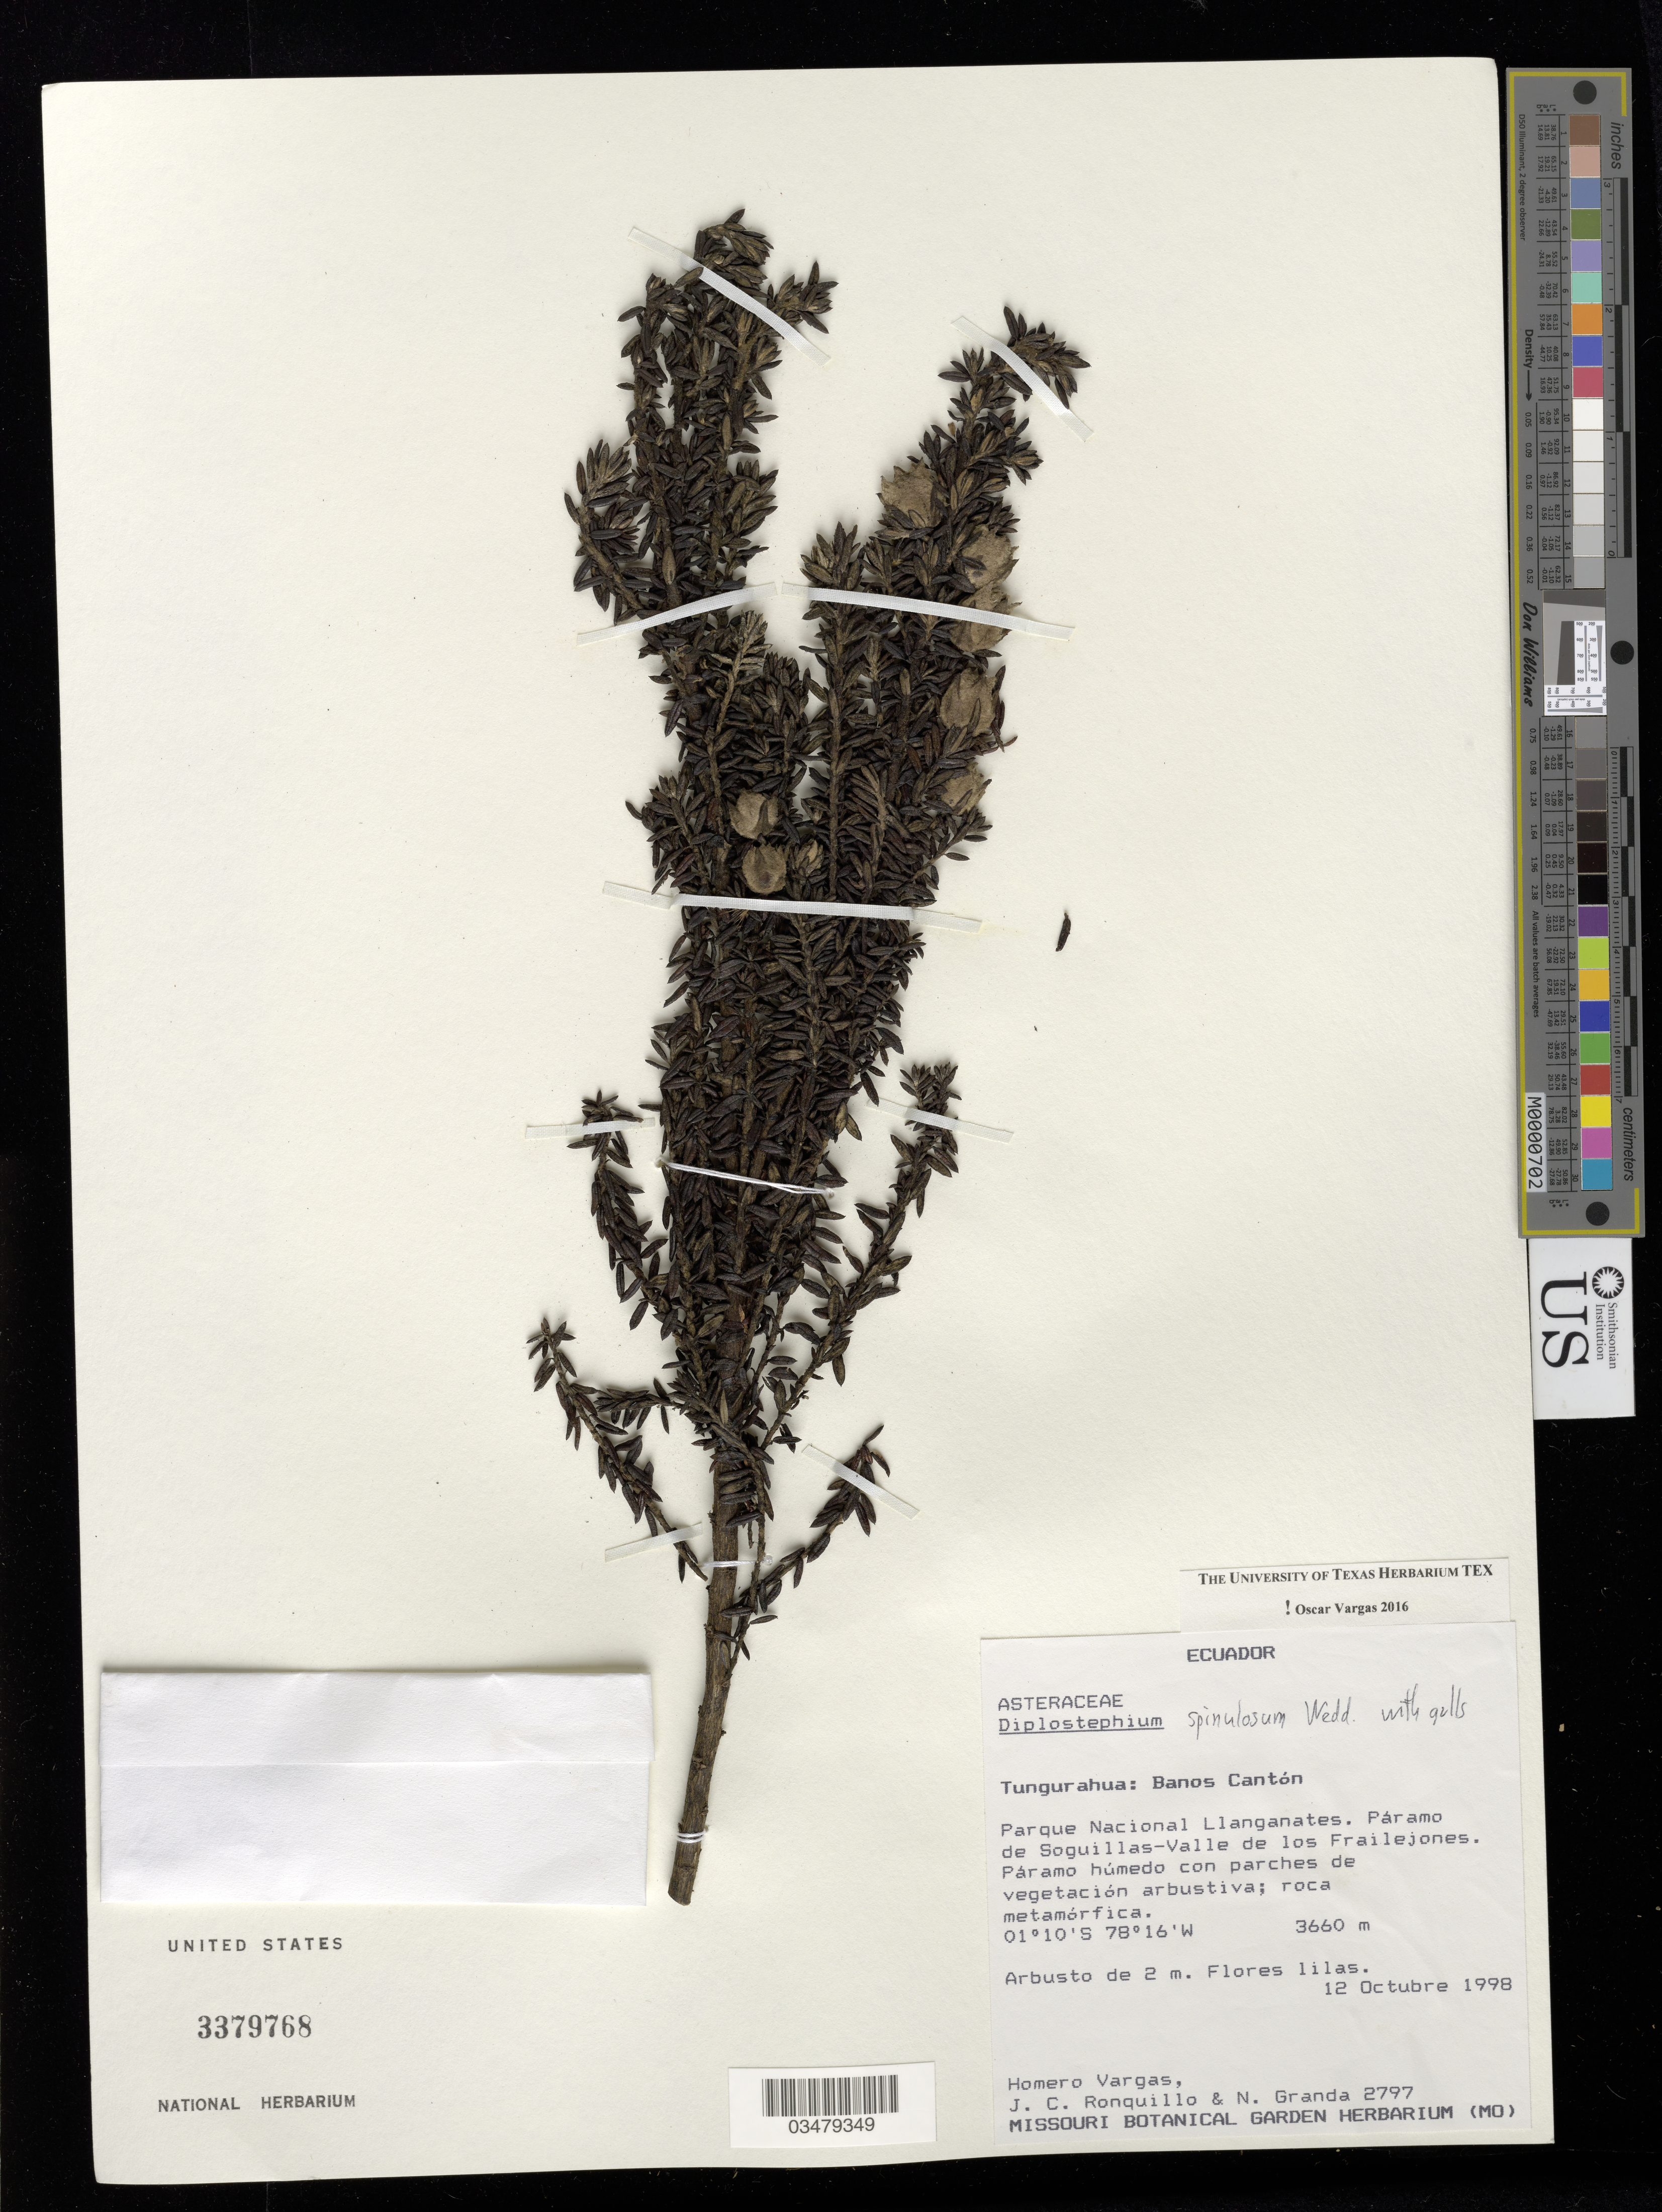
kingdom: Plantae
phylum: Tracheophyta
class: Magnoliopsida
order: Asterales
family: Asteraceae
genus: Diplostephium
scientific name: Diplostephium spinulosum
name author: Wedd.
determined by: Vargas, Oscar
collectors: H. Vargas, J. Ronquillo & N. Granda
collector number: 2797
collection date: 1998-10-12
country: Ecuador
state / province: Tungurahua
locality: Banos Canton, Parque Nacional Llanganates. Paramo de Soguillas-Valle de los Frailejones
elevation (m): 3660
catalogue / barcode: US 3379768